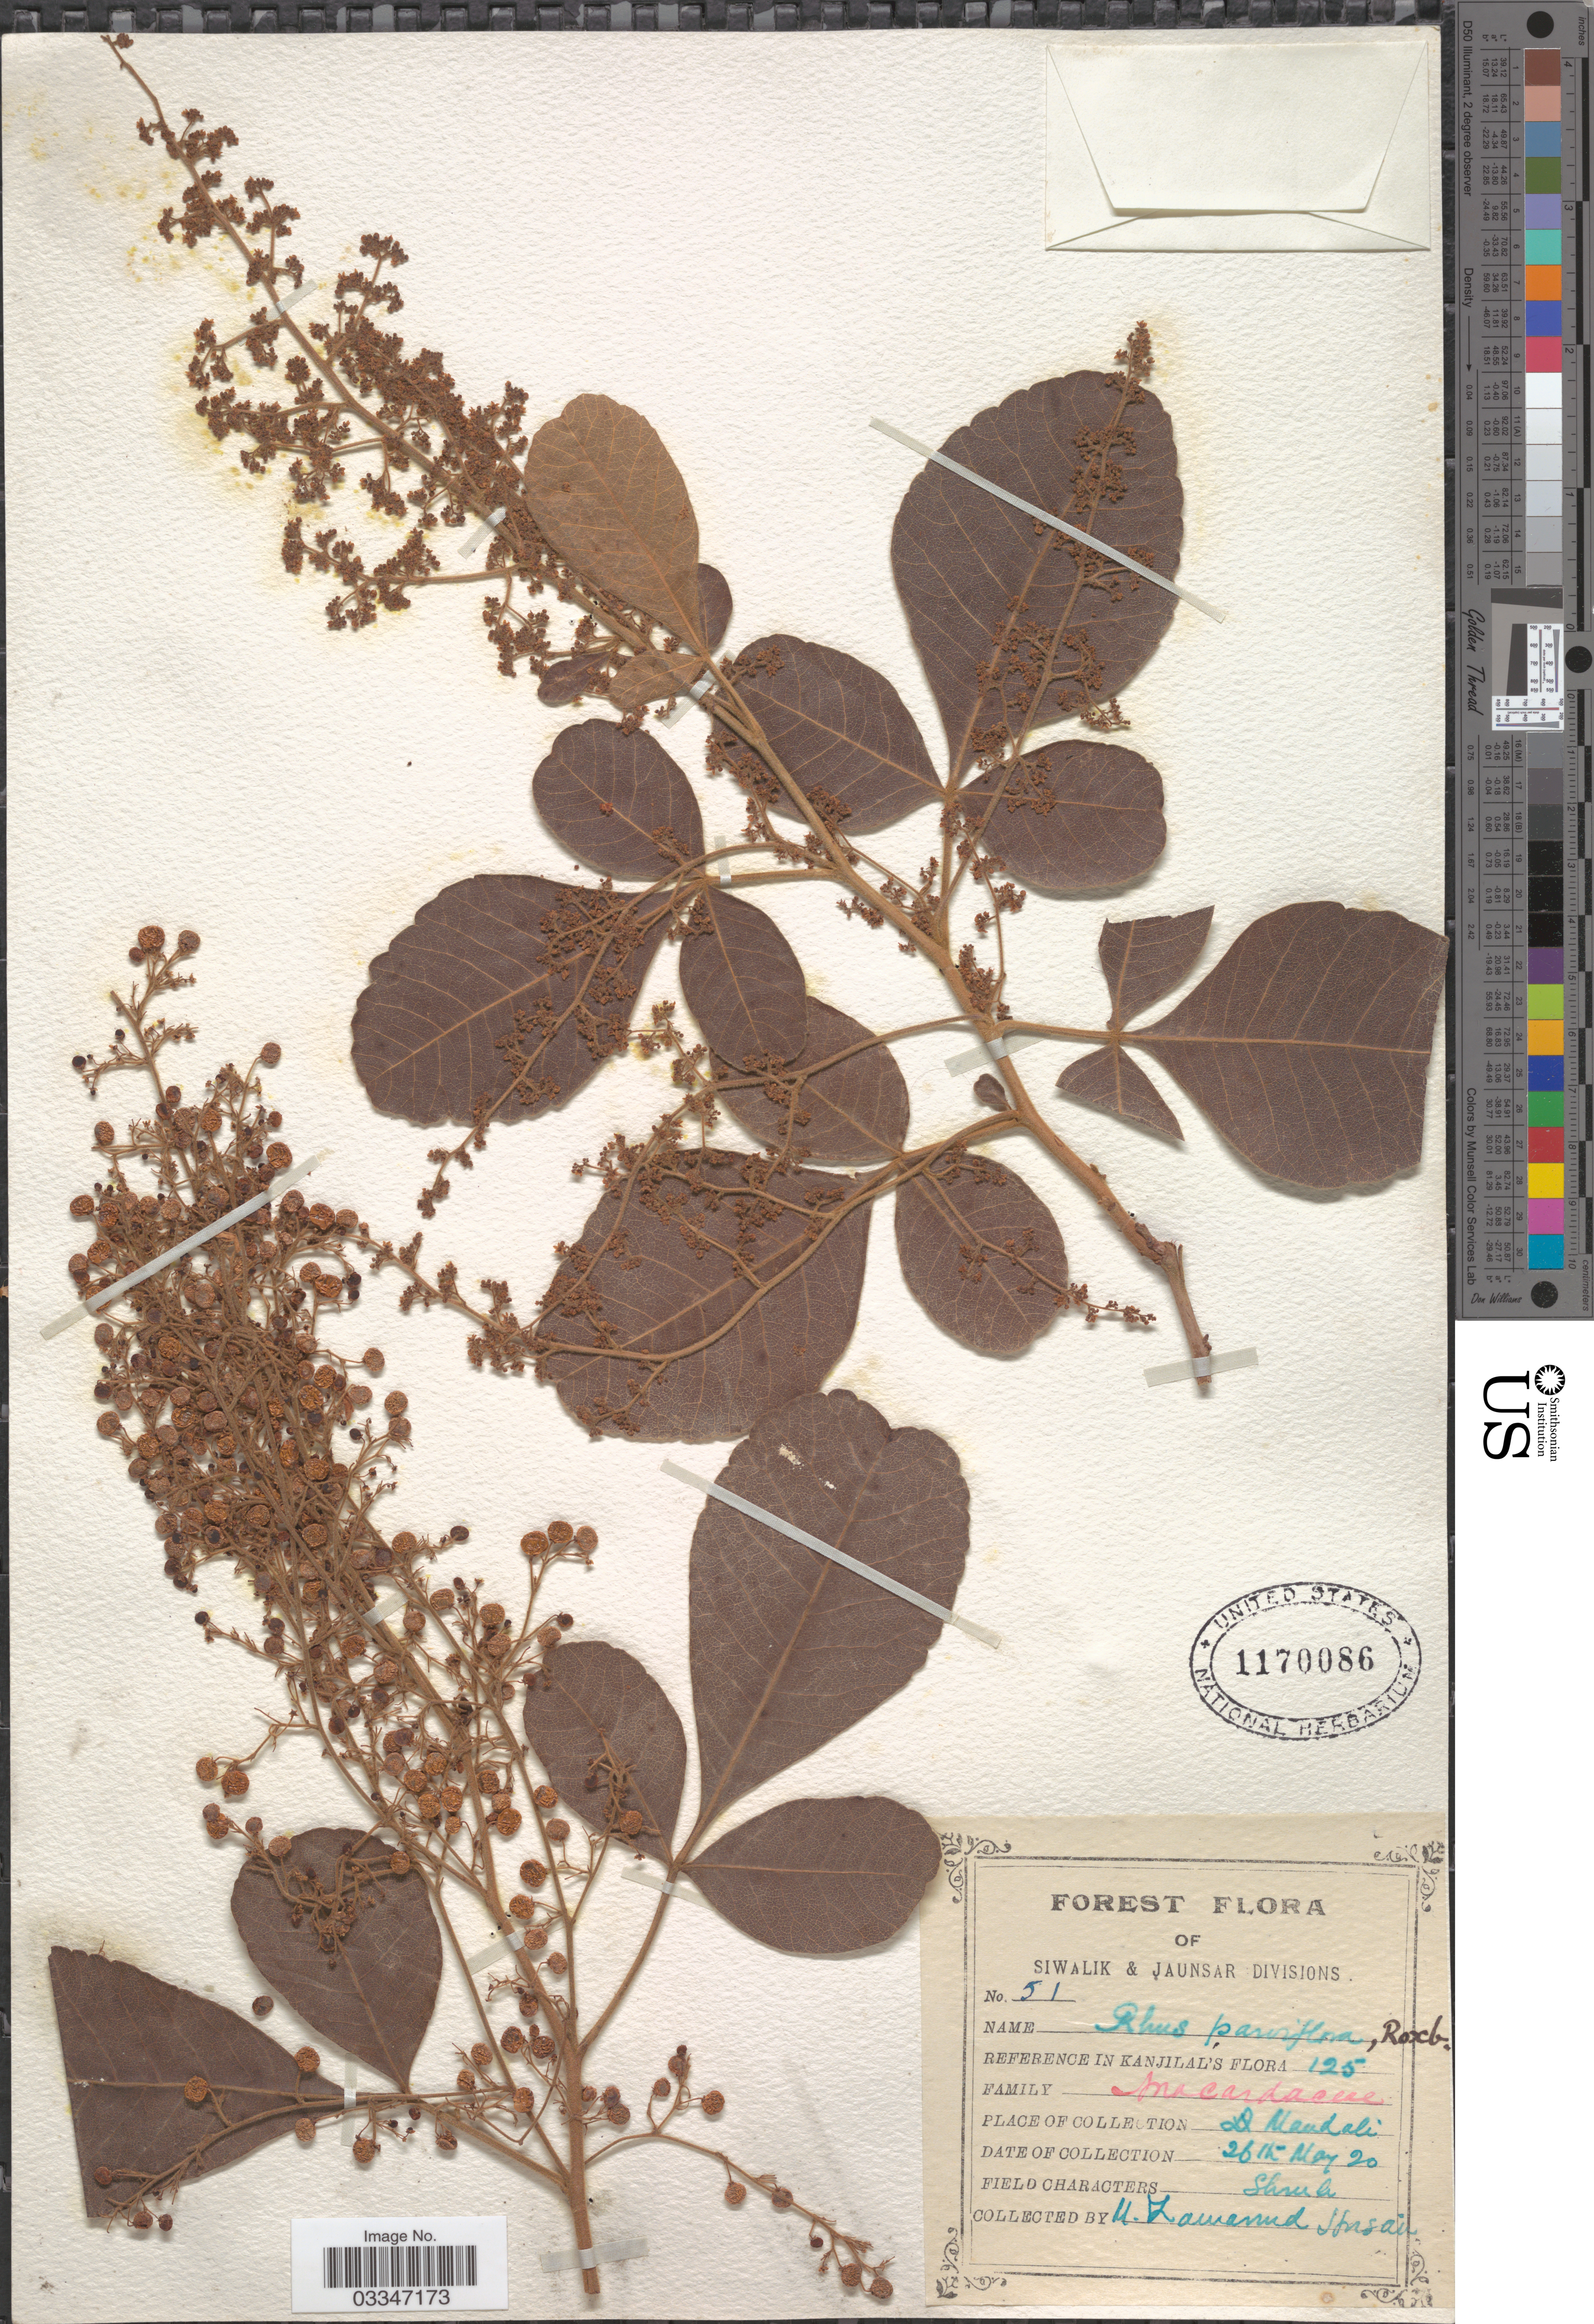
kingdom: Plantae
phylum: Tracheophyta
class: Magnoliopsida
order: Sapindales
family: Anacardiaceae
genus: Rhus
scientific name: Rhus parviflora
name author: Roxb.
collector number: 51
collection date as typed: Transcribed d/m/y: 26/5/20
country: India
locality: Silwalik & Jaunsar Divisions. D. Mandali.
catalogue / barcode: US 1170086